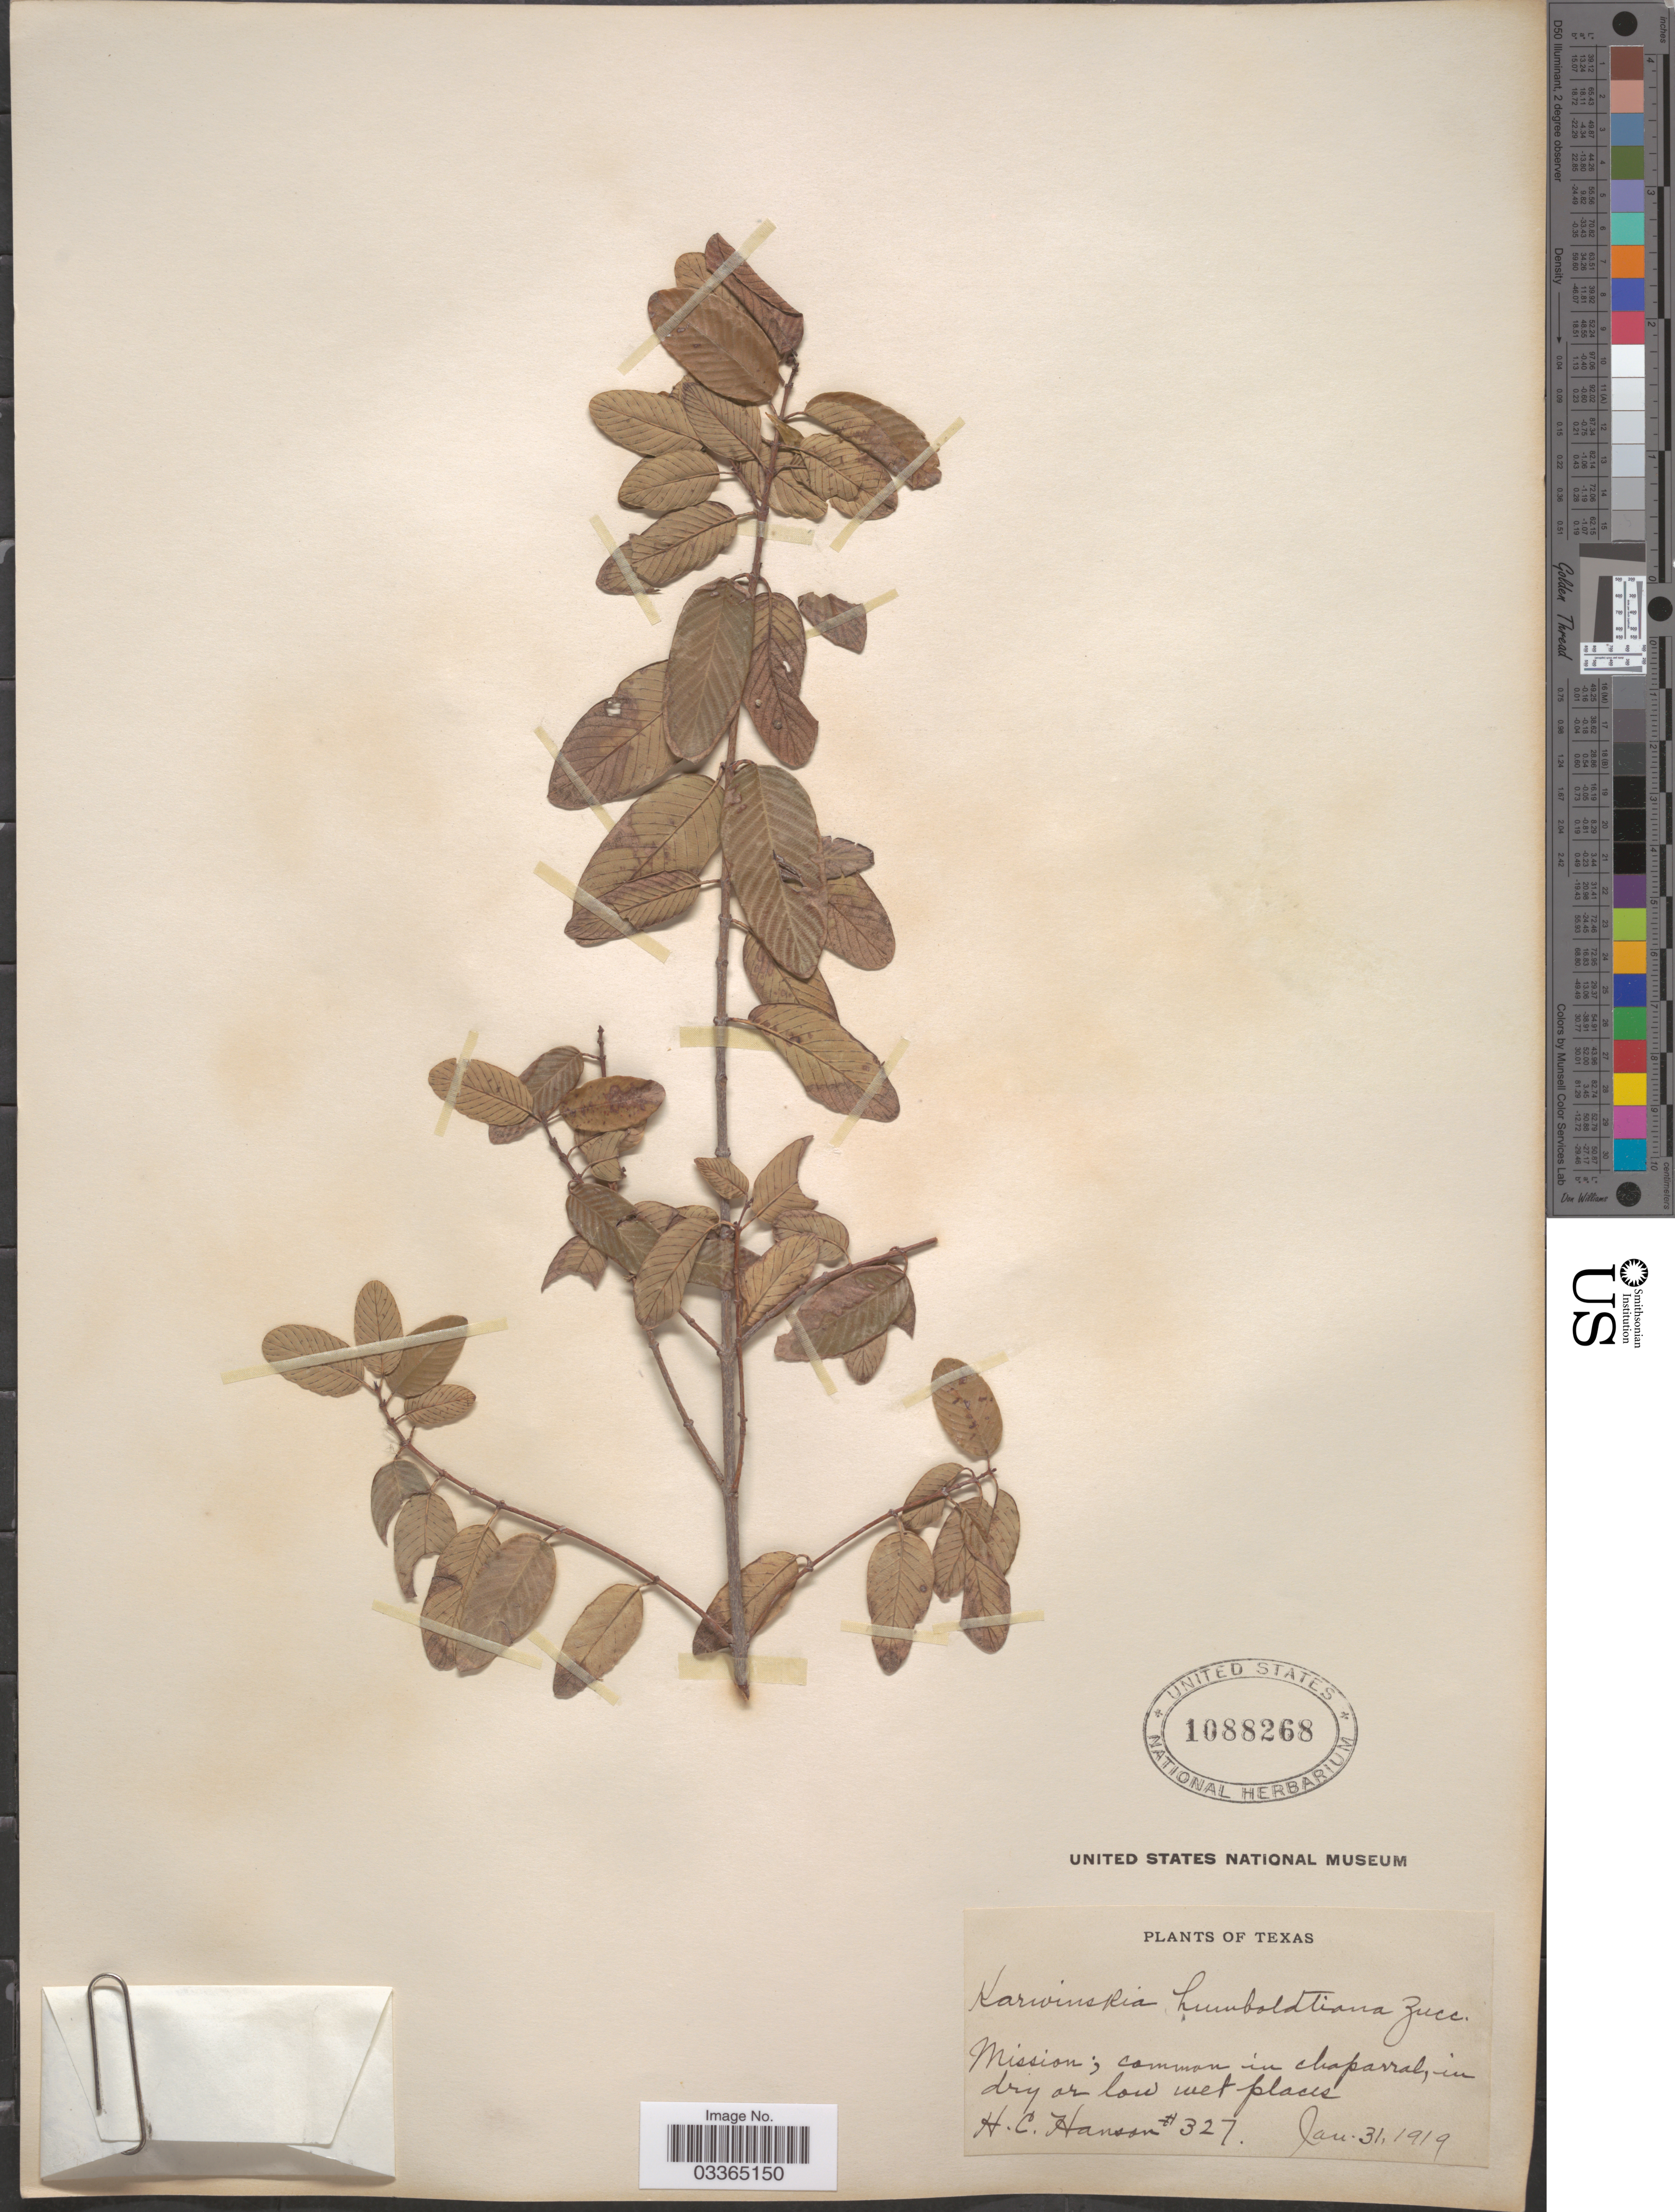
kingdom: Plantae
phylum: Tracheophyta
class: Magnoliopsida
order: Rosales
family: Rhamnaceae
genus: Karwinskia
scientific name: Karwinskia humboldtiana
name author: (Schult.) Zucc.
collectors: H. Hanson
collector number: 327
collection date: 1919-01-31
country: United States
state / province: Texas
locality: Mission.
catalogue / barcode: US 1088268